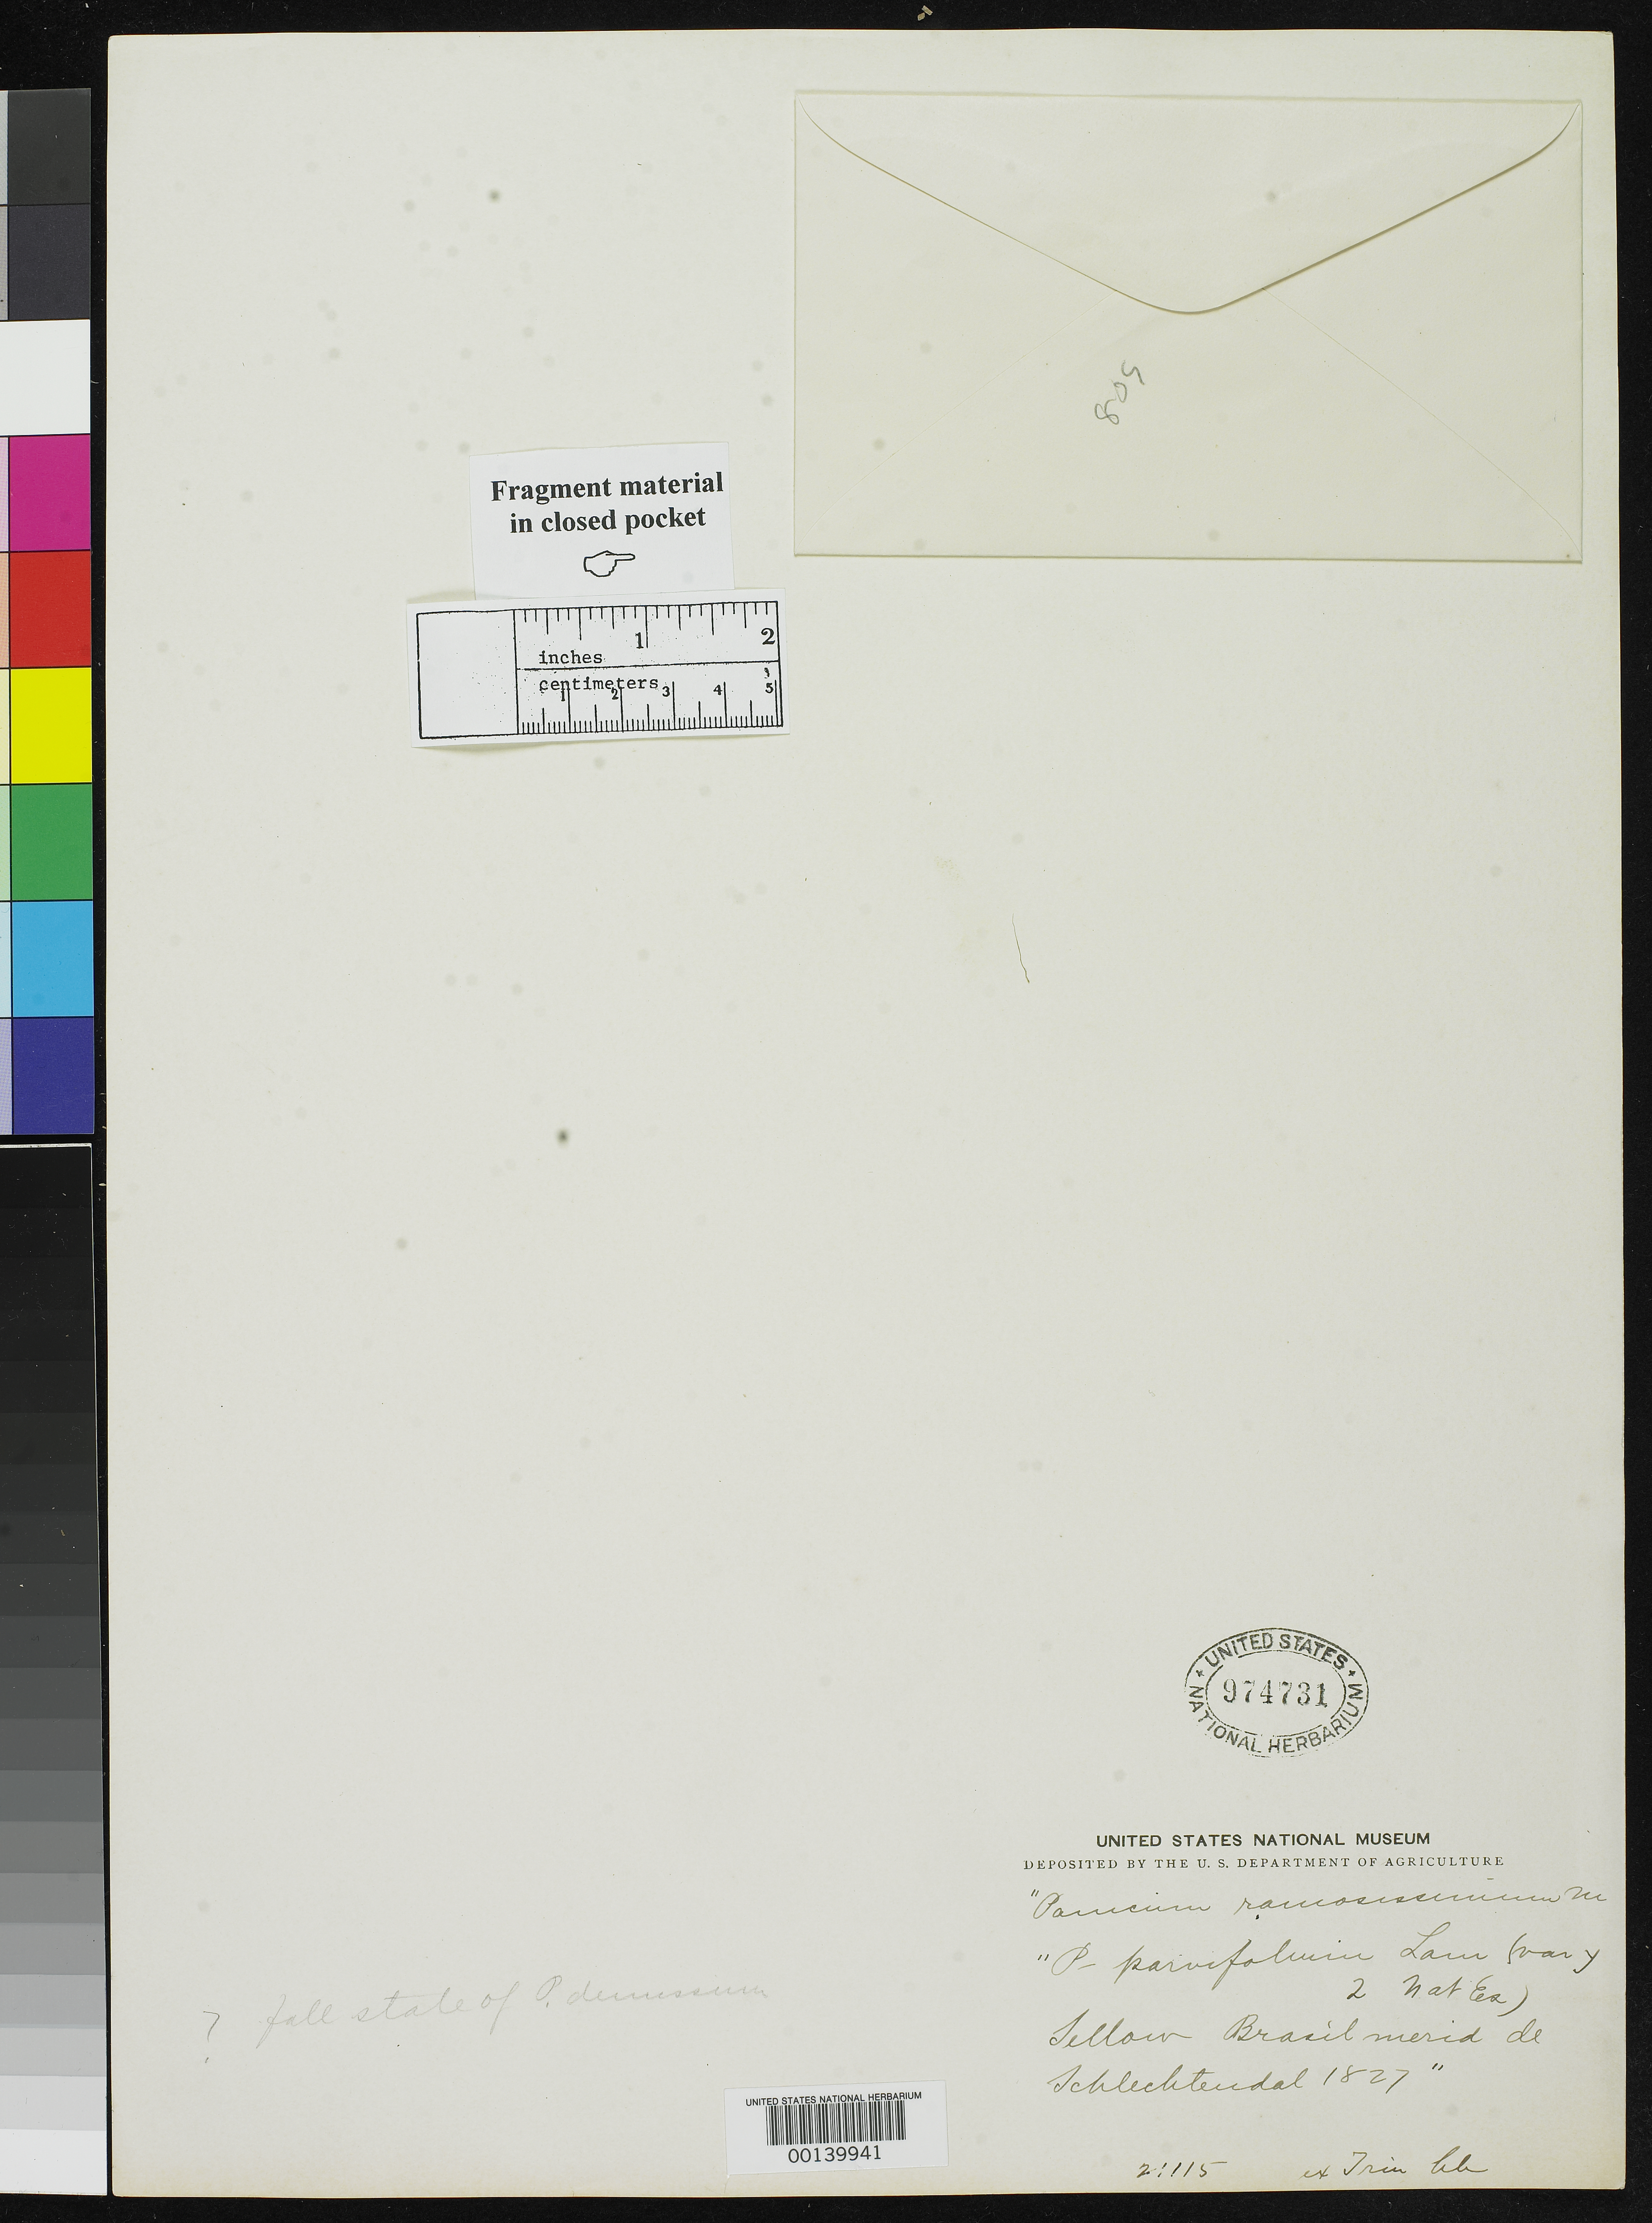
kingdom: Plantae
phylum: Tracheophyta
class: Liliopsida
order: Poales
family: Poaceae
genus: Panicum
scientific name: Panicum ramosissimum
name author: Trin.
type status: Type Fragment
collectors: F. Sellow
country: Brazil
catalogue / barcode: US 974731